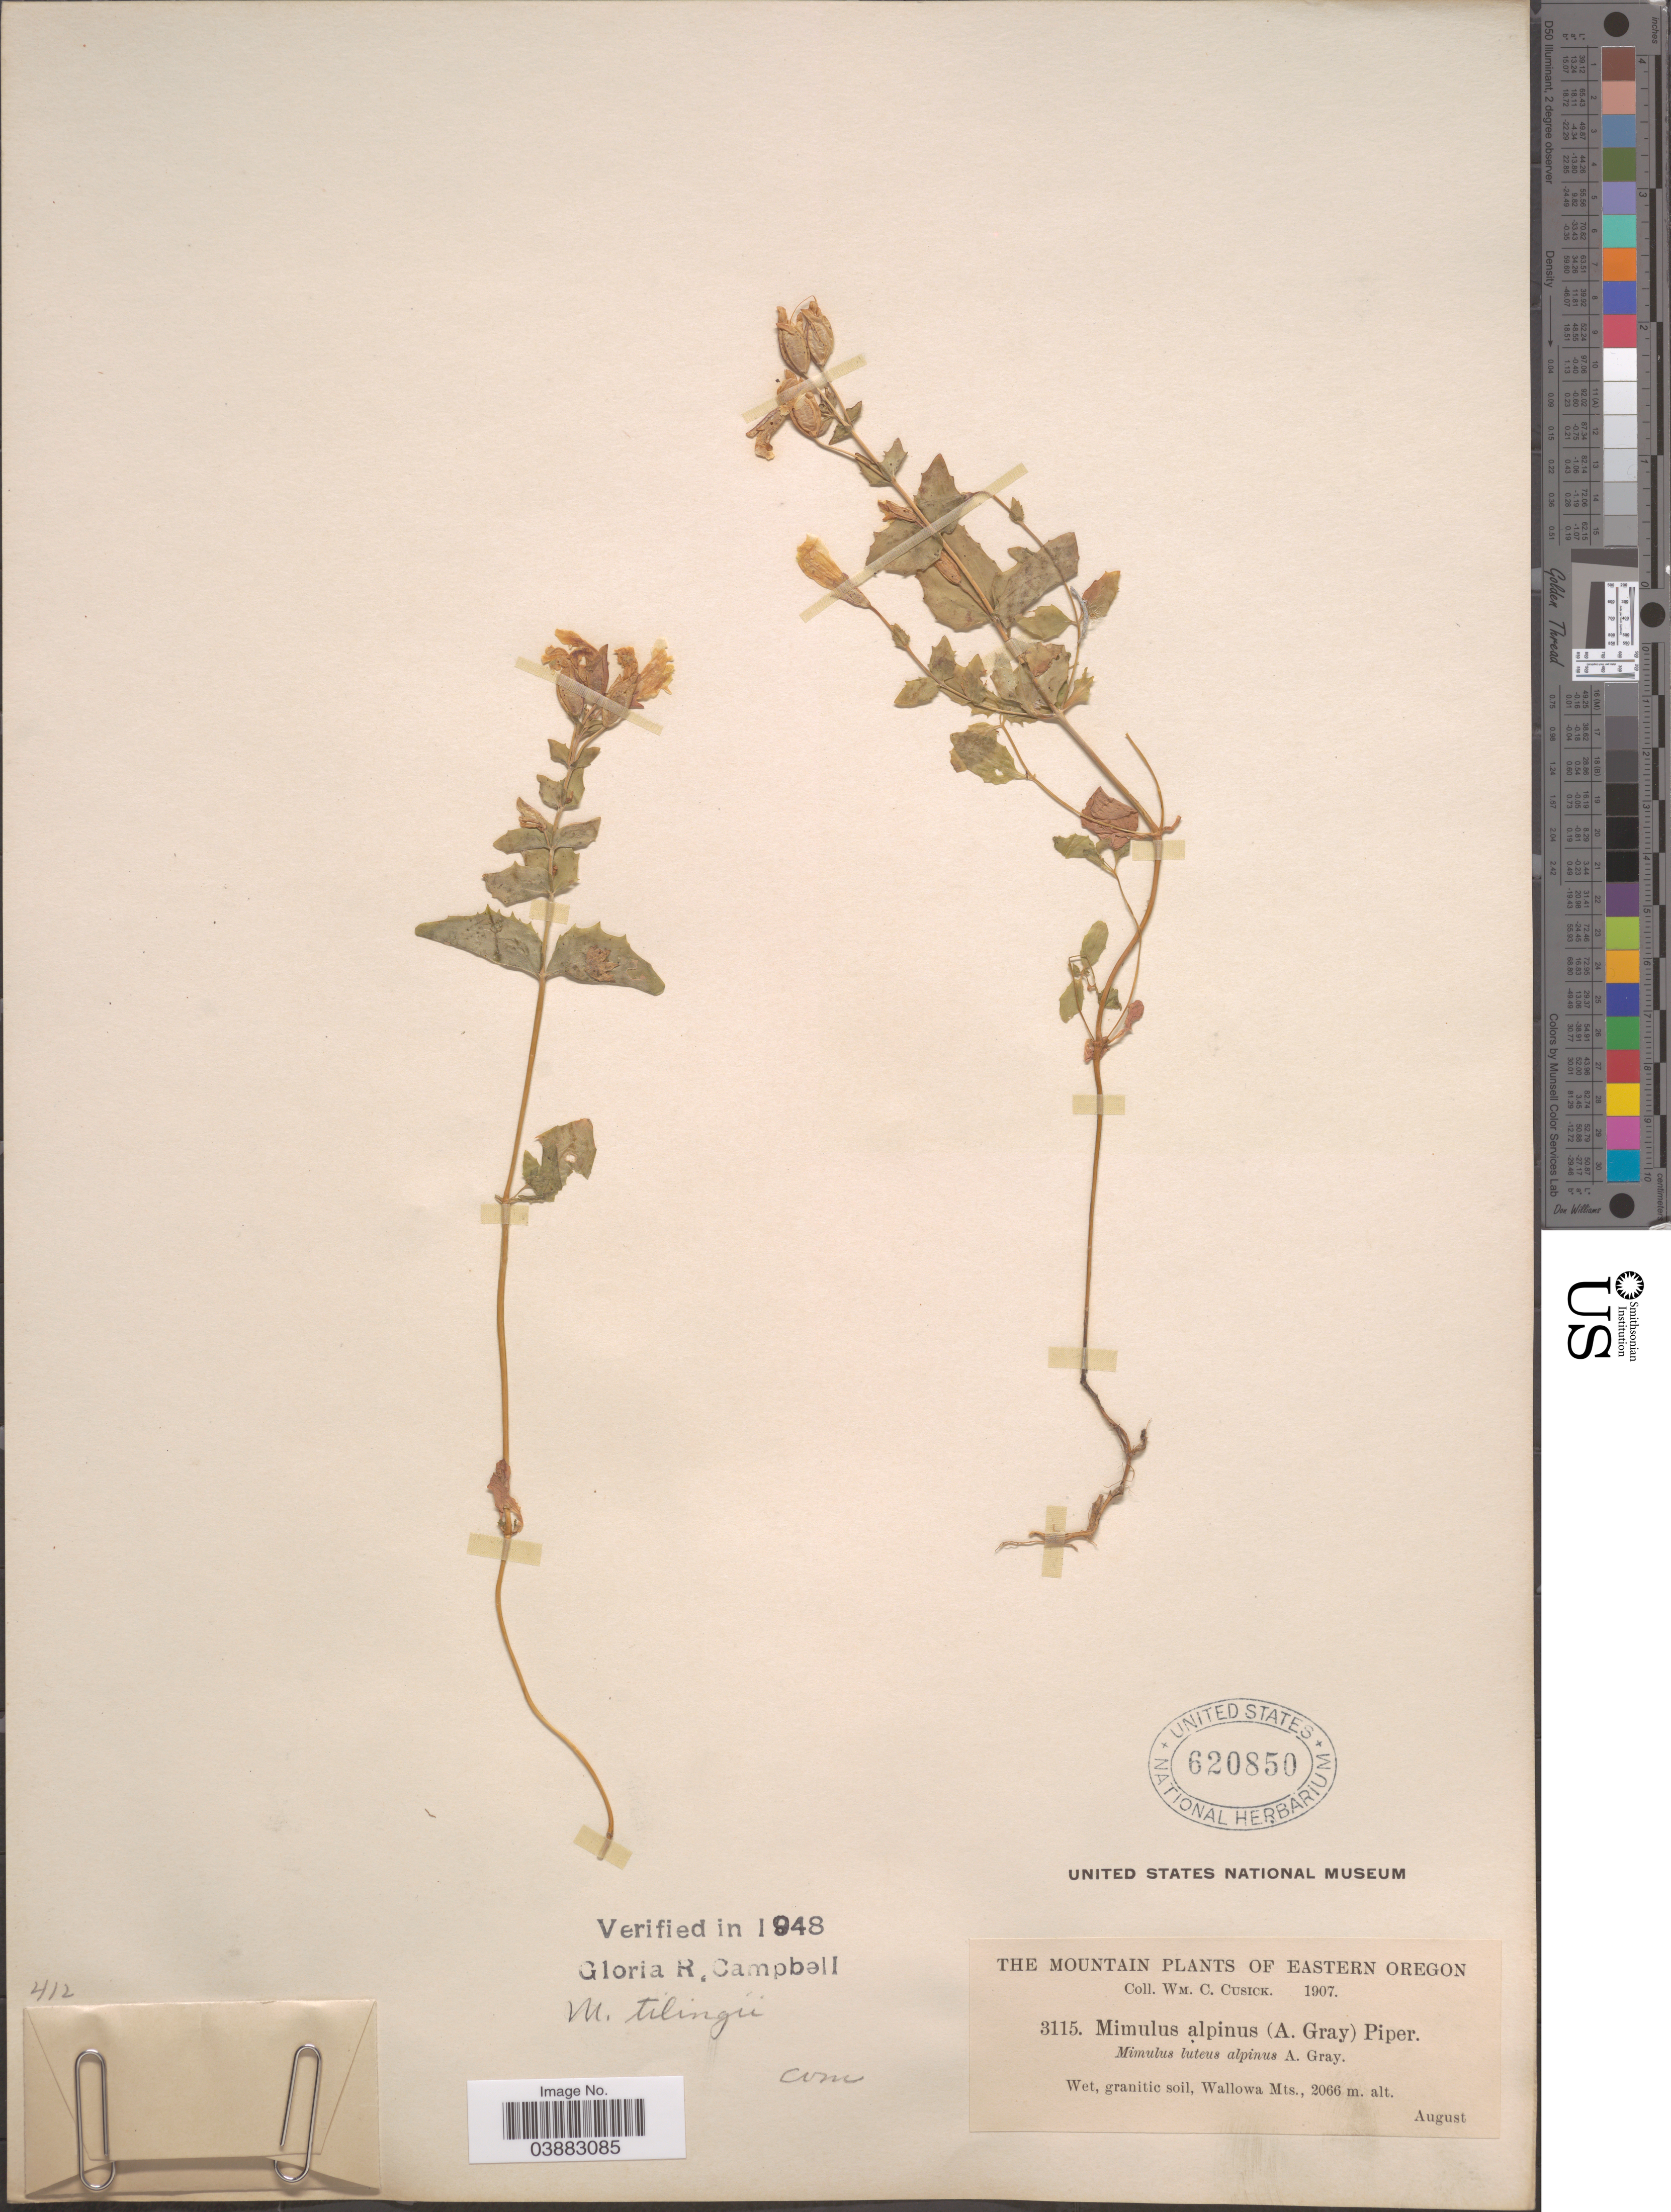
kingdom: Plantae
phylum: Tracheophyta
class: Magnoliopsida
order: Lamiales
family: Phrymaceae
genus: Mimulus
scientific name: Mimulus tilingii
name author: Regel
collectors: W. C. Cusick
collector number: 3115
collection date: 1907-08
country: United States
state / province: Oregon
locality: The Mountain of Eastern Oregon. Wet, granitic soil, Wallowa Mts.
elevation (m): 2066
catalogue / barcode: US 620850